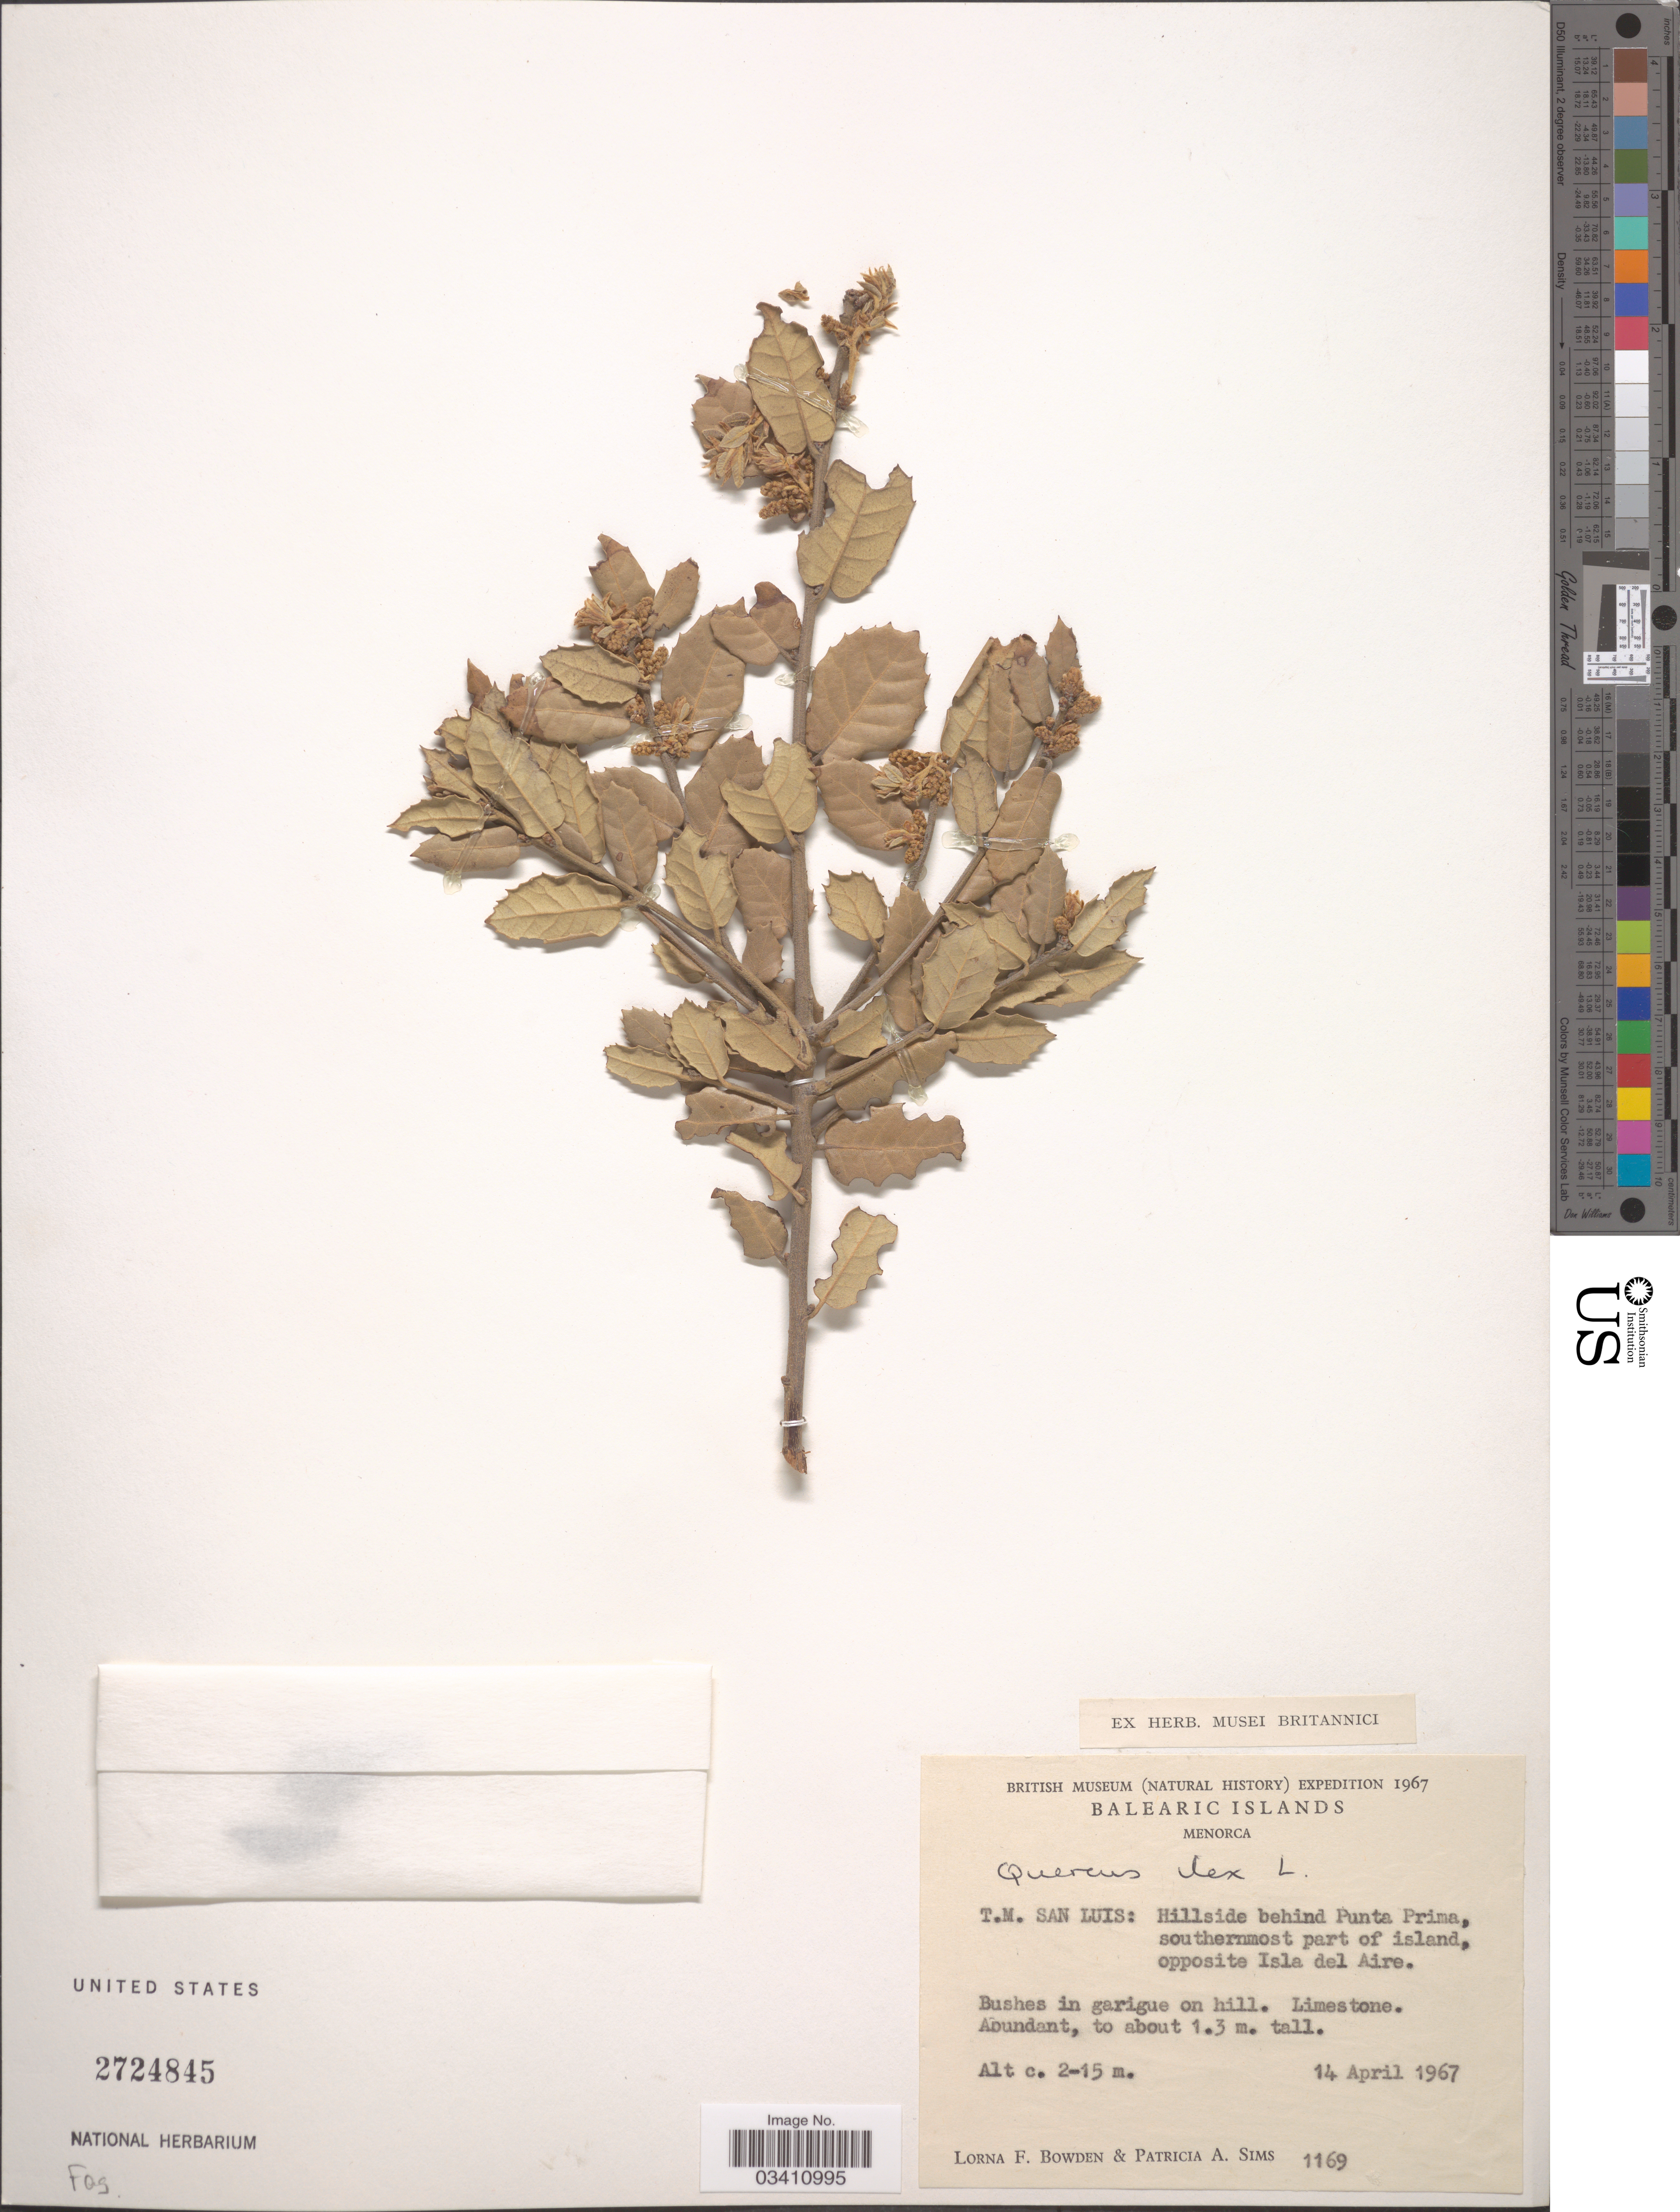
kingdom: Plantae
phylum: Tracheophyta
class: Magnoliopsida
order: Fagales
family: Fagaceae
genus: Quercus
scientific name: Quercus ilex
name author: Lour.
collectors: L. F. Bowden & P. A. Sims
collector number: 1169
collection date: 1967-04-14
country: Spain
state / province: Islas Baleares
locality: Menorca. T.M. San Luis: Hillside behind Punta Prima, southernmost part of Island, opposite Isla del Aire.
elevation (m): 2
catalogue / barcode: US 2724845